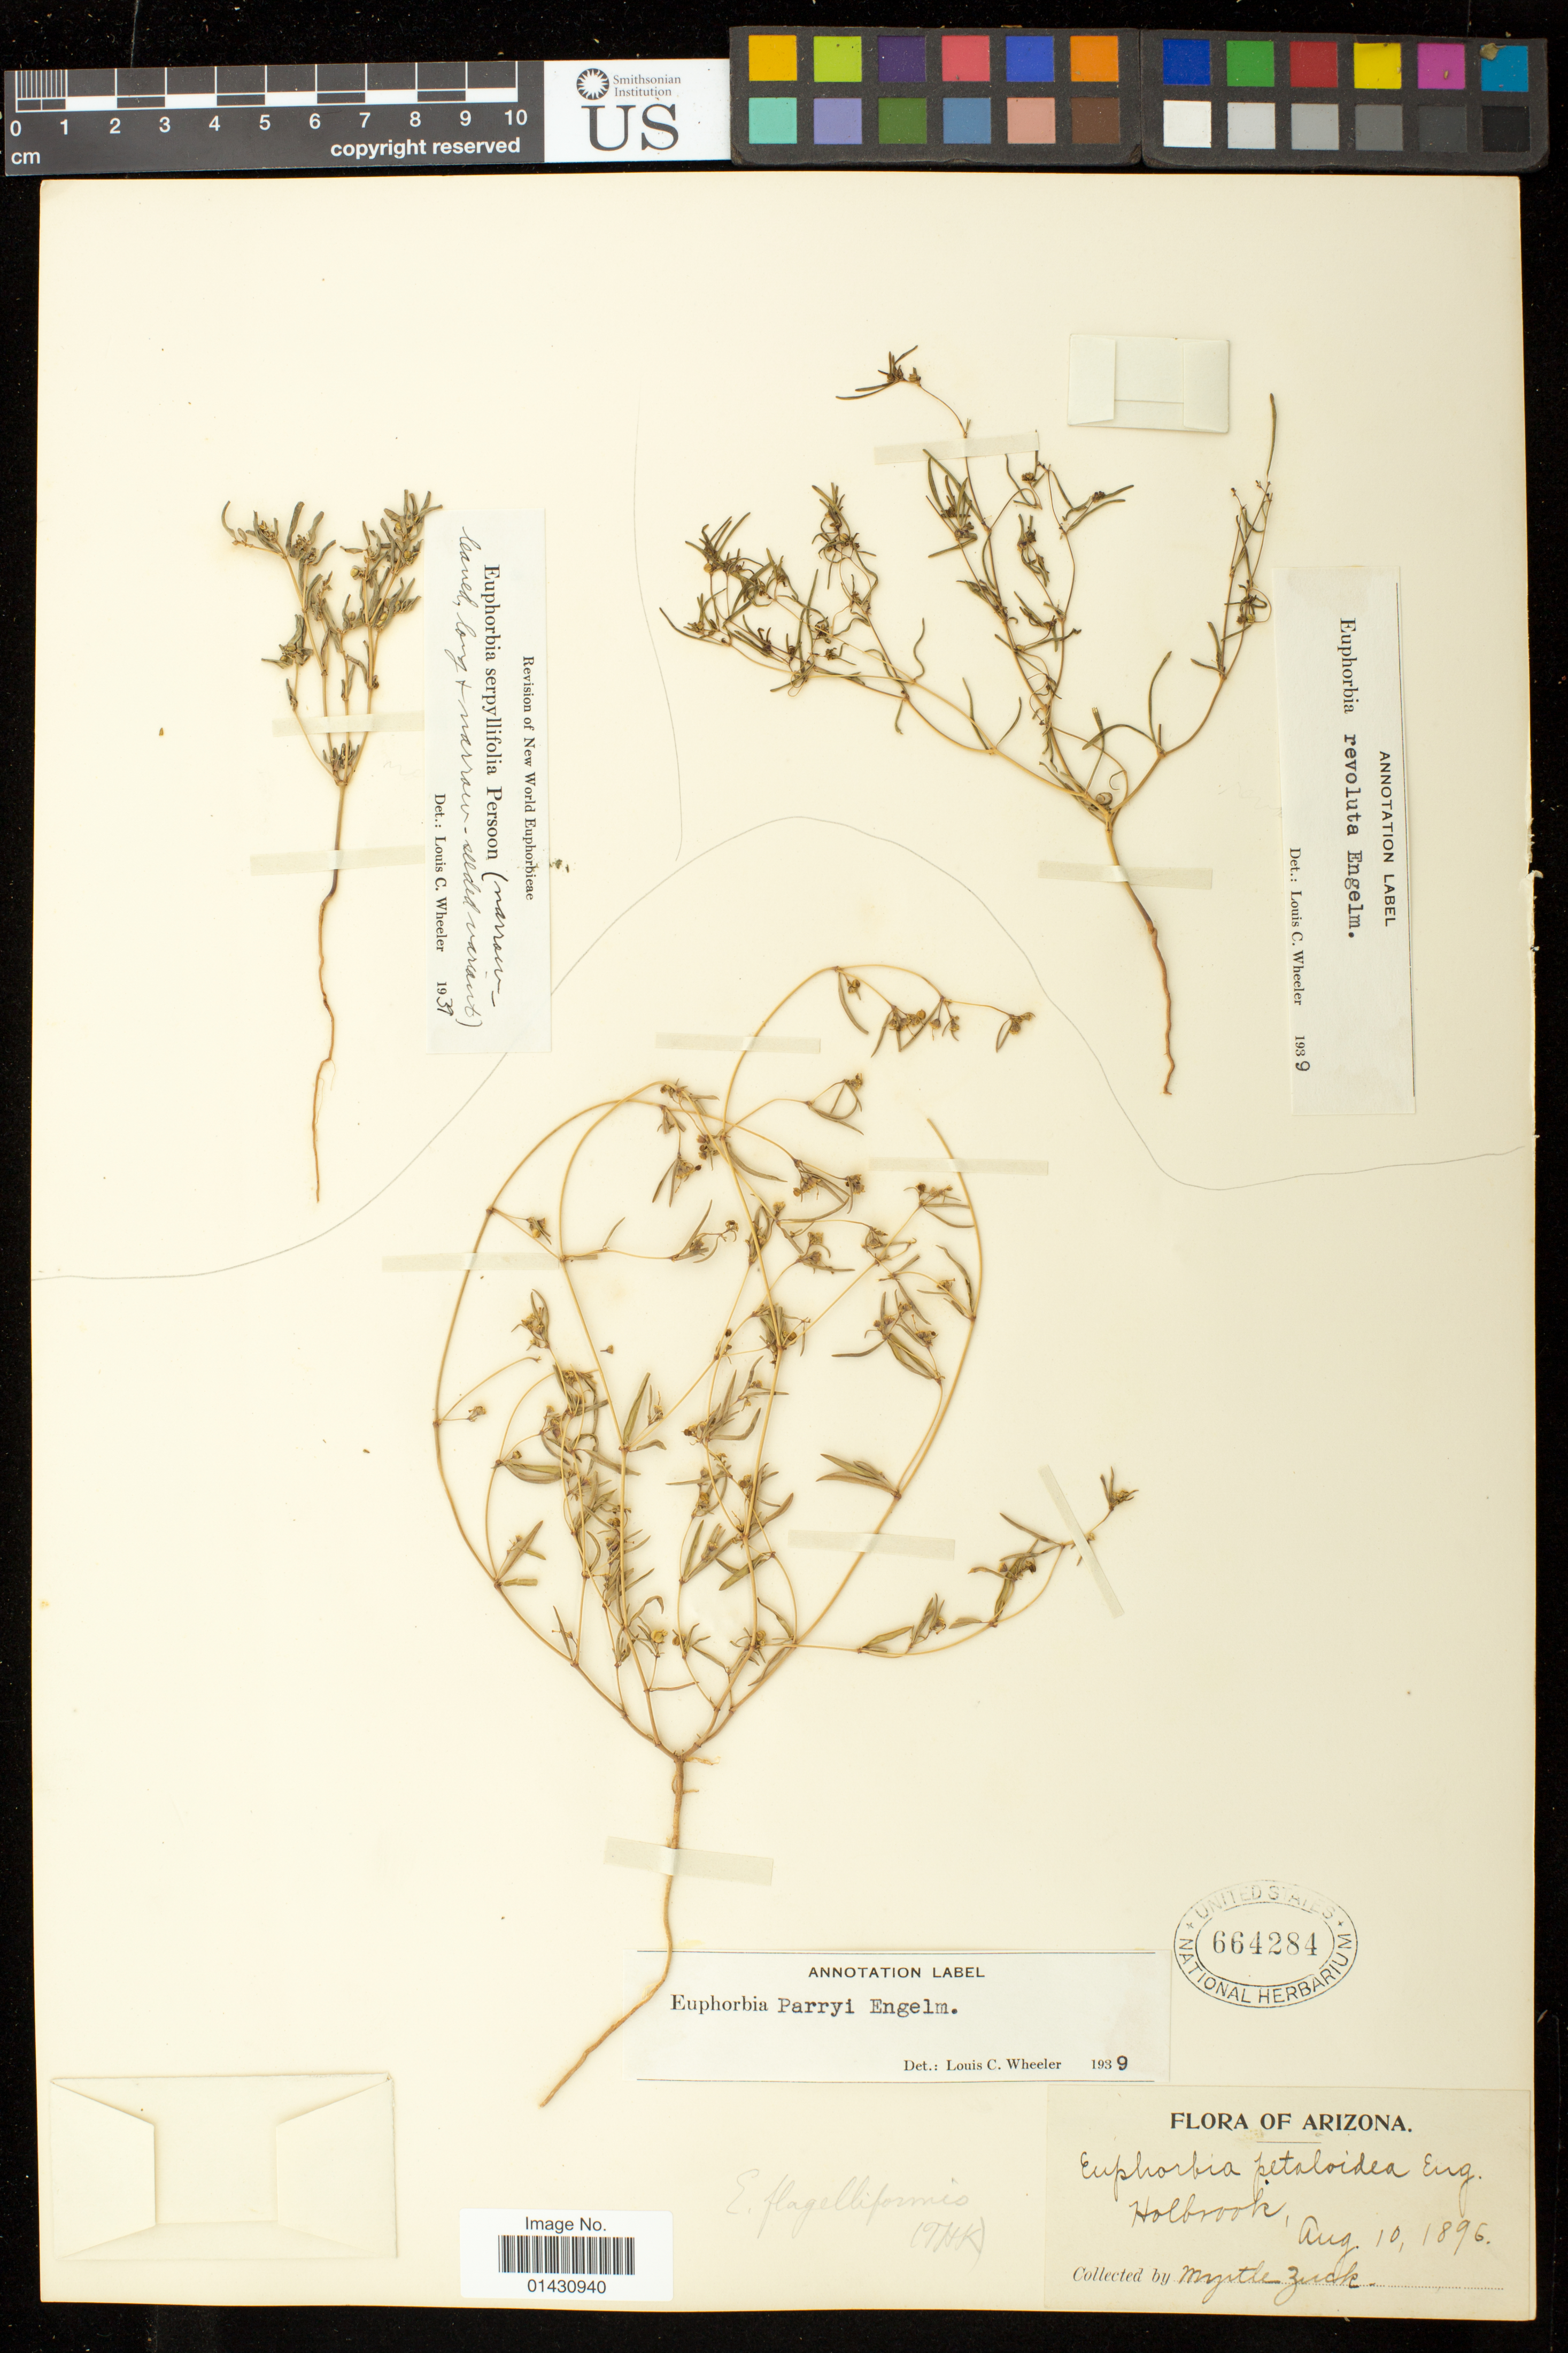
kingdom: Plantae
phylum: Tracheophyta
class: Magnoliopsida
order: Malpighiales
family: Euphorbiaceae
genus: Euphorbia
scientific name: Euphorbia parryi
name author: Engelm.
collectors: M. Zuck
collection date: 1896-08-10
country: United States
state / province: Arizona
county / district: Navajo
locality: Holbrook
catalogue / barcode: US 664284